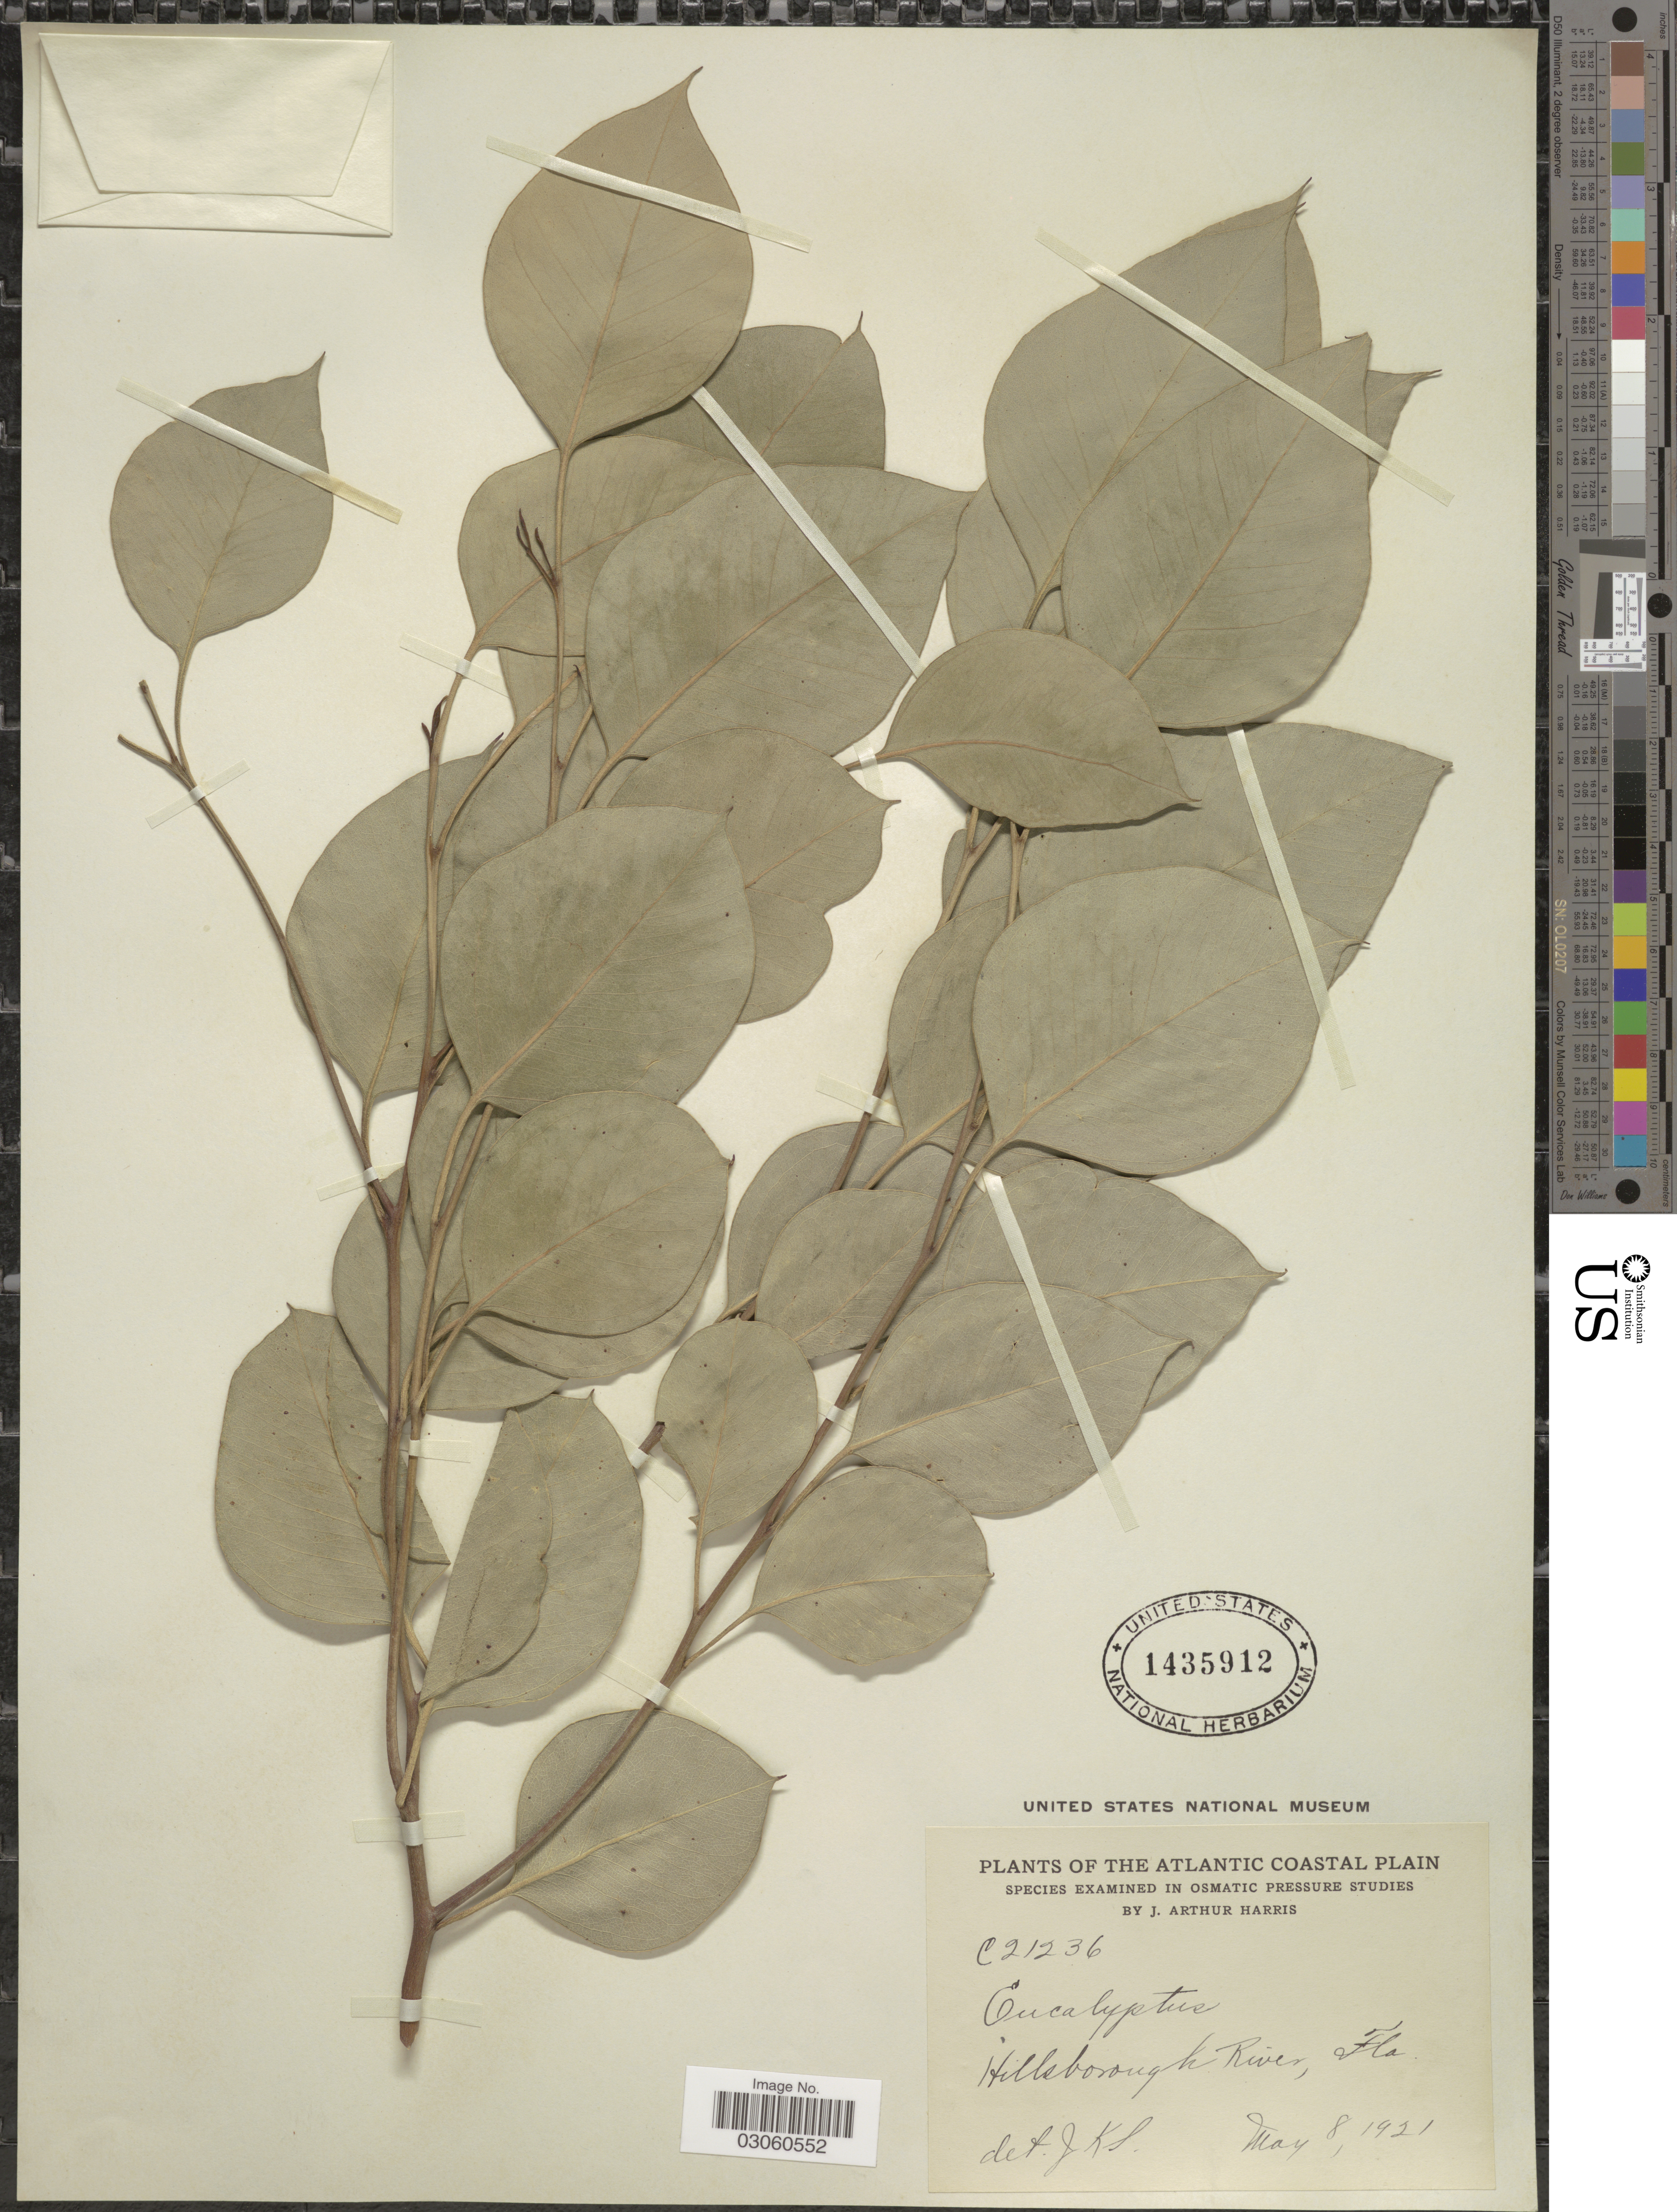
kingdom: Plantae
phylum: Tracheophyta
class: Magnoliopsida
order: Myrtales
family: Myrtaceae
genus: Eucalyptus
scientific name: Eucalyptus sp.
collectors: J. A. Harris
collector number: C21236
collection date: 1921-05-08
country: United States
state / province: Florida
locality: Atlantic Coastal Plain. Hillsborough River, Fla.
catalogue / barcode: US 1435912